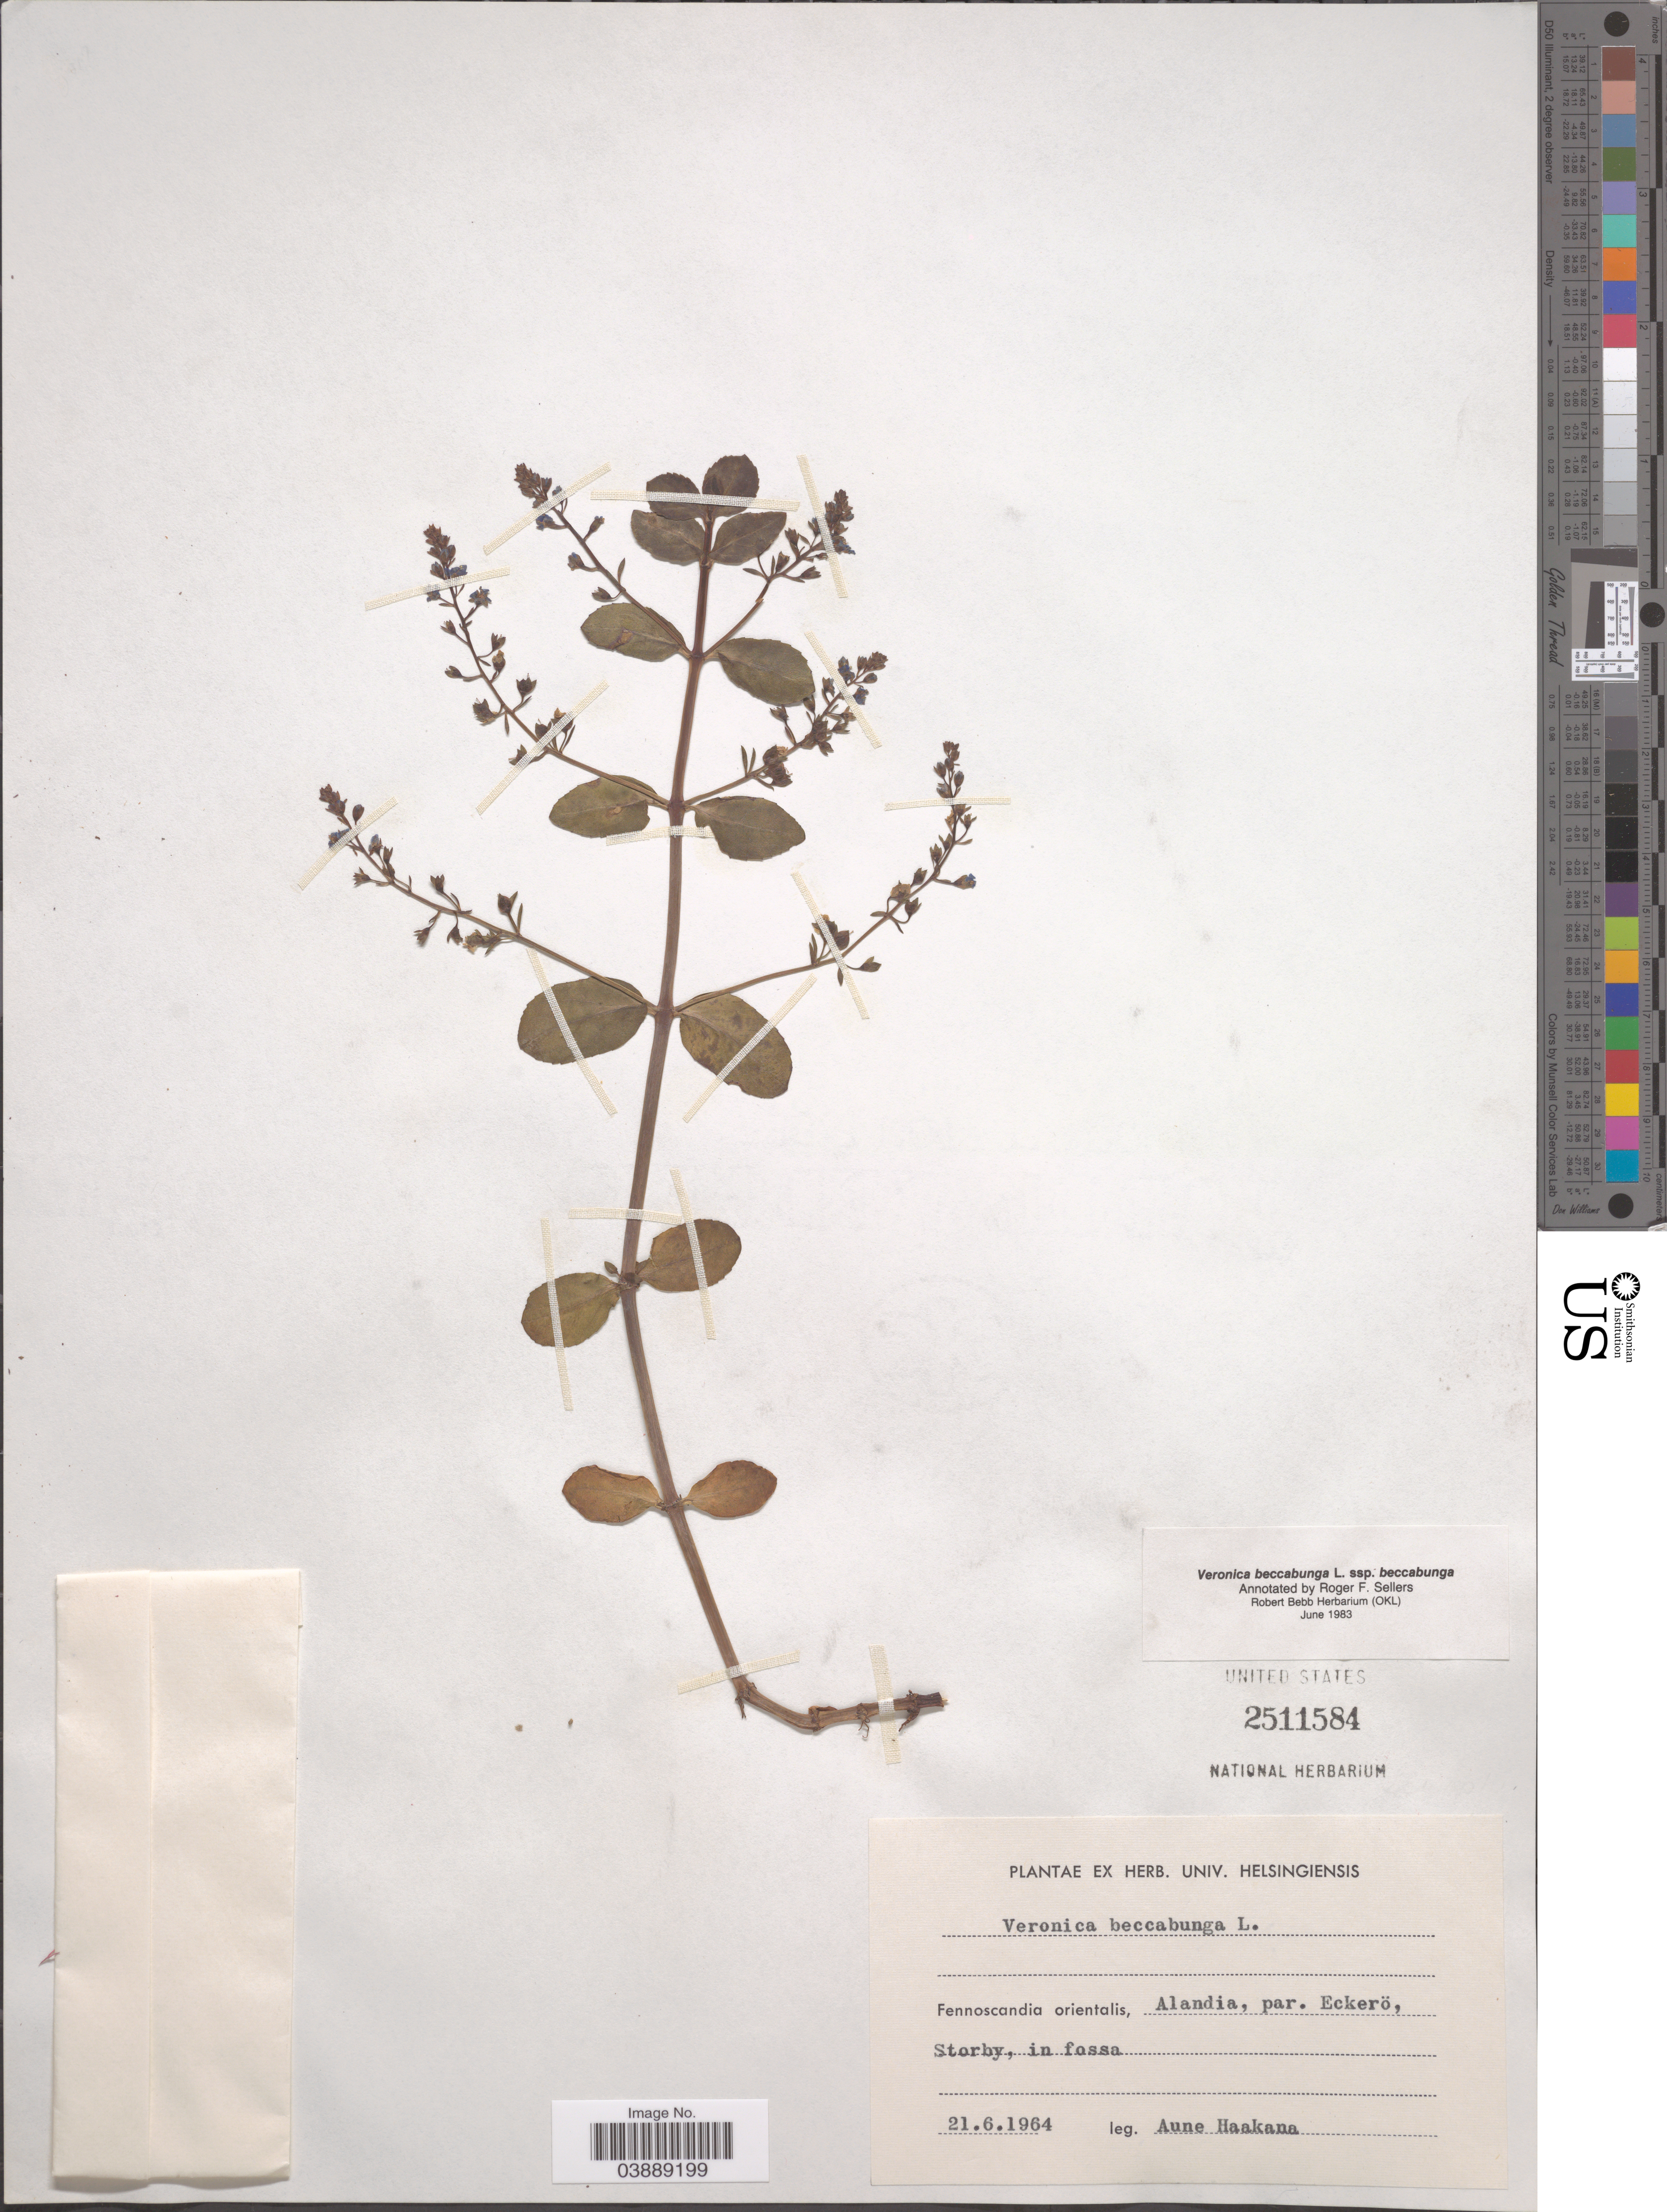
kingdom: Plantae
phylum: Tracheophyta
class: Magnoliopsida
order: Lamiales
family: Plantaginaceae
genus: Veronica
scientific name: Veronica beccabunga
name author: L.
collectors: A. Haakana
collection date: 1964-06-21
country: Finland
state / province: Ahvenanmaa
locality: Fennoscandia orientalis, Alandia, par. Eckerö, Storby, in fossa.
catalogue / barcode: US 2511584